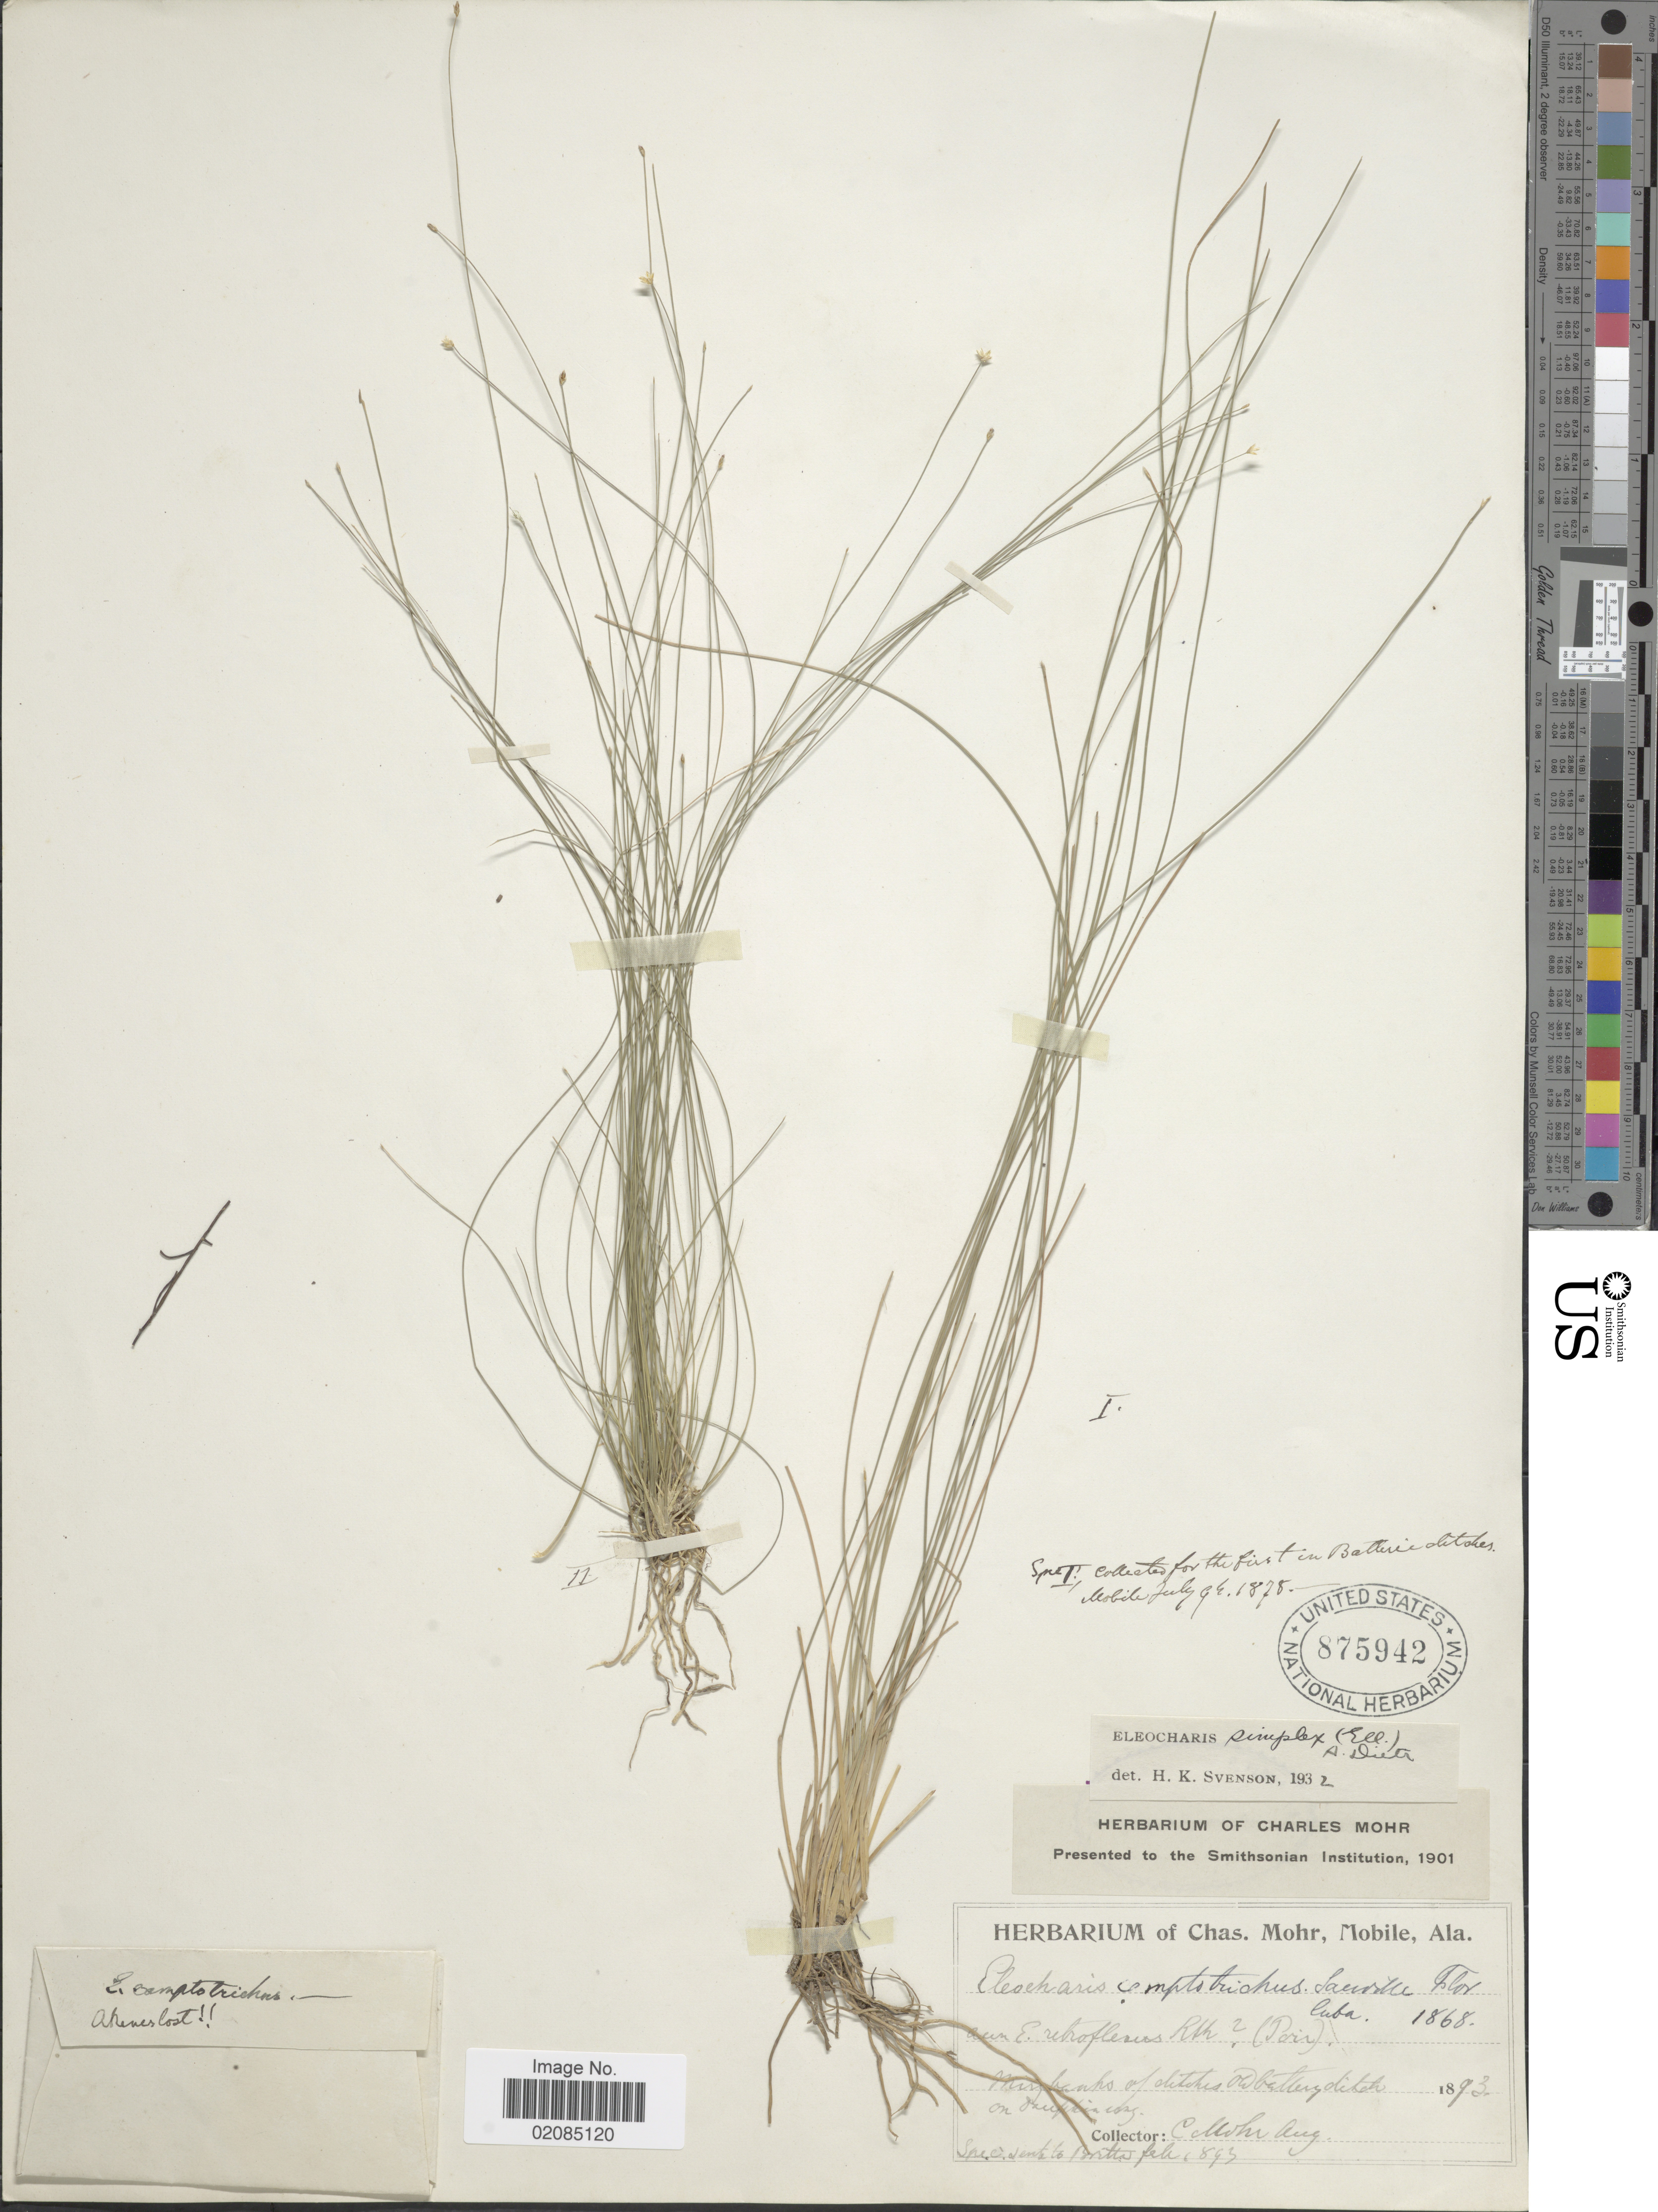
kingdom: Plantae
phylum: Tracheophyta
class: Liliopsida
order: Poales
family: Cyperaceae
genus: Eleocharis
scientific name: Eleocharis tuberculosa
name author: (Michx.) Roem. & Schult.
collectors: C. T. Mohr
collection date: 1893-08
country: United States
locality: banks of ditches. Old battery ditch. Dauphin Isld.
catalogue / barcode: US 875942